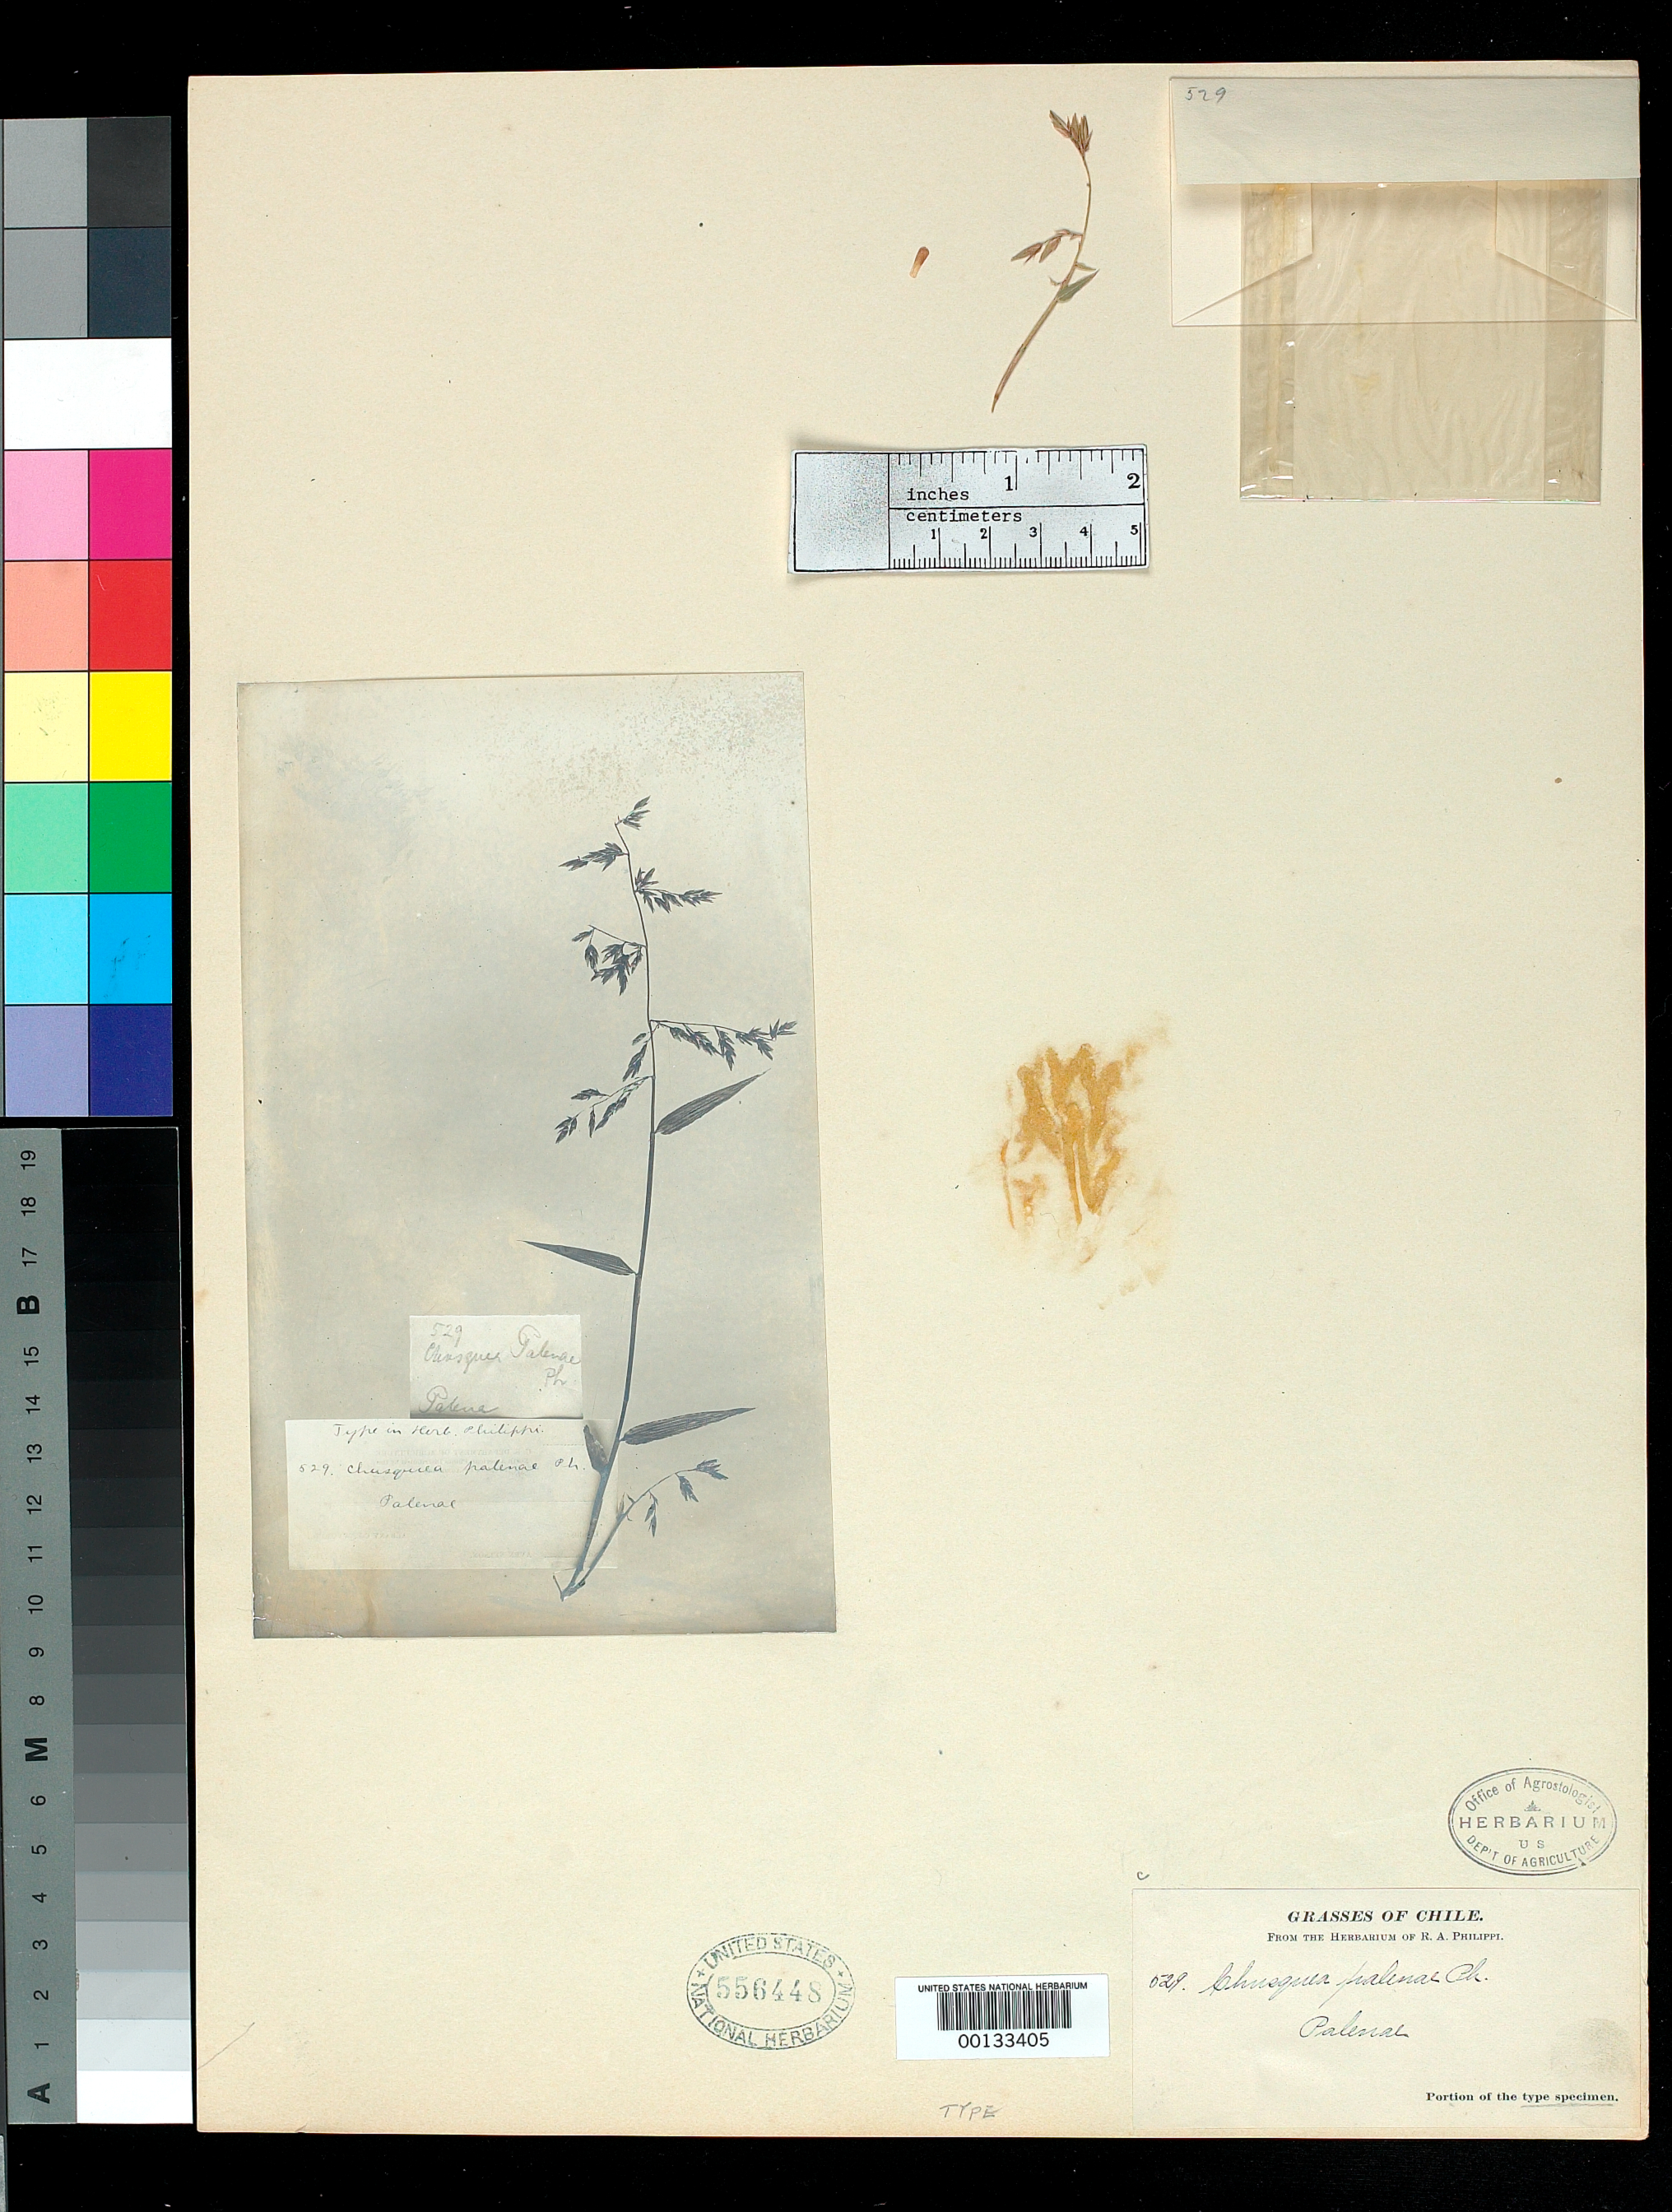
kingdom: Plantae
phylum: Tracheophyta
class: Liliopsida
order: Poales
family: Poaceae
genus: Chusquea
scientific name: Chusquea palenae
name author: Phil.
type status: Type Material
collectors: R. A. Philippi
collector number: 529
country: Chile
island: Chiloe Island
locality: Palenae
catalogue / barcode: US 556448